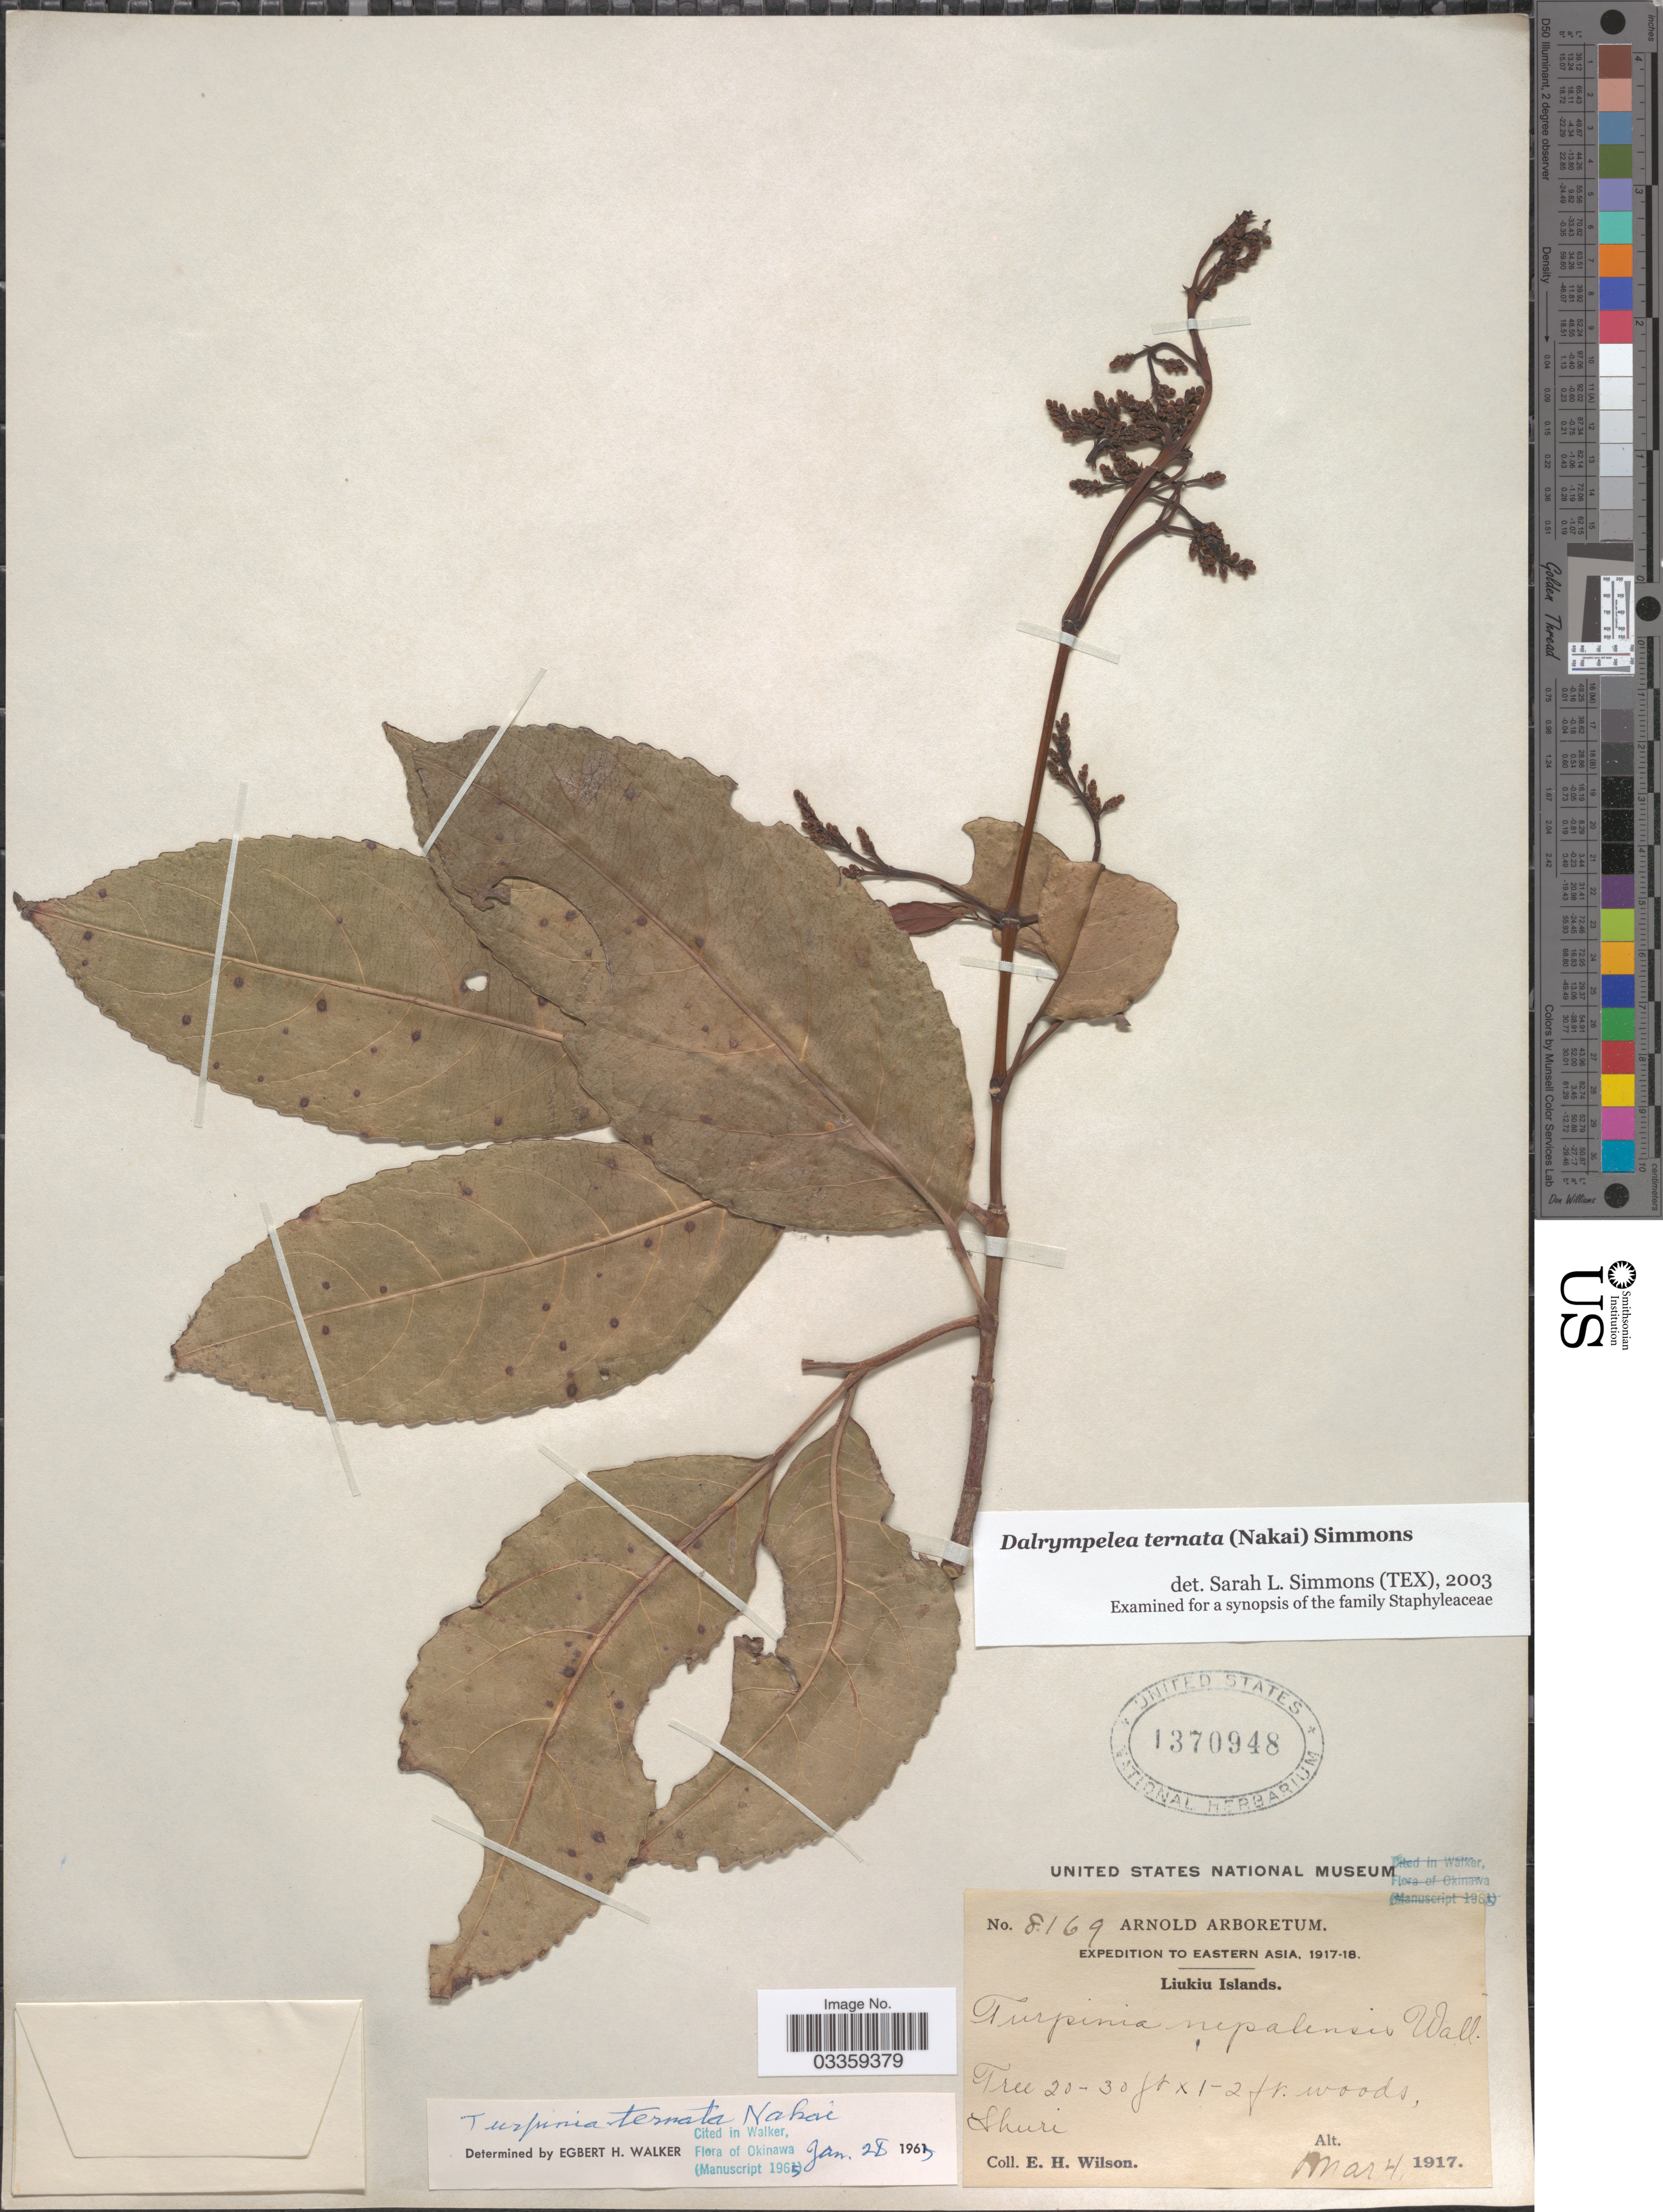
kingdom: Plantae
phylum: Tracheophyta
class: Magnoliopsida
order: Crossosomatales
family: Staphyleaceae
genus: Turpinia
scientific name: Turpinia ternata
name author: Nakai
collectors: E. Wilson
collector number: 8169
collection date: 1917-03-04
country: Japan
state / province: Okinawa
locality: Eastern Asia. Liukiu Islands. Shuri.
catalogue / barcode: US 1370948